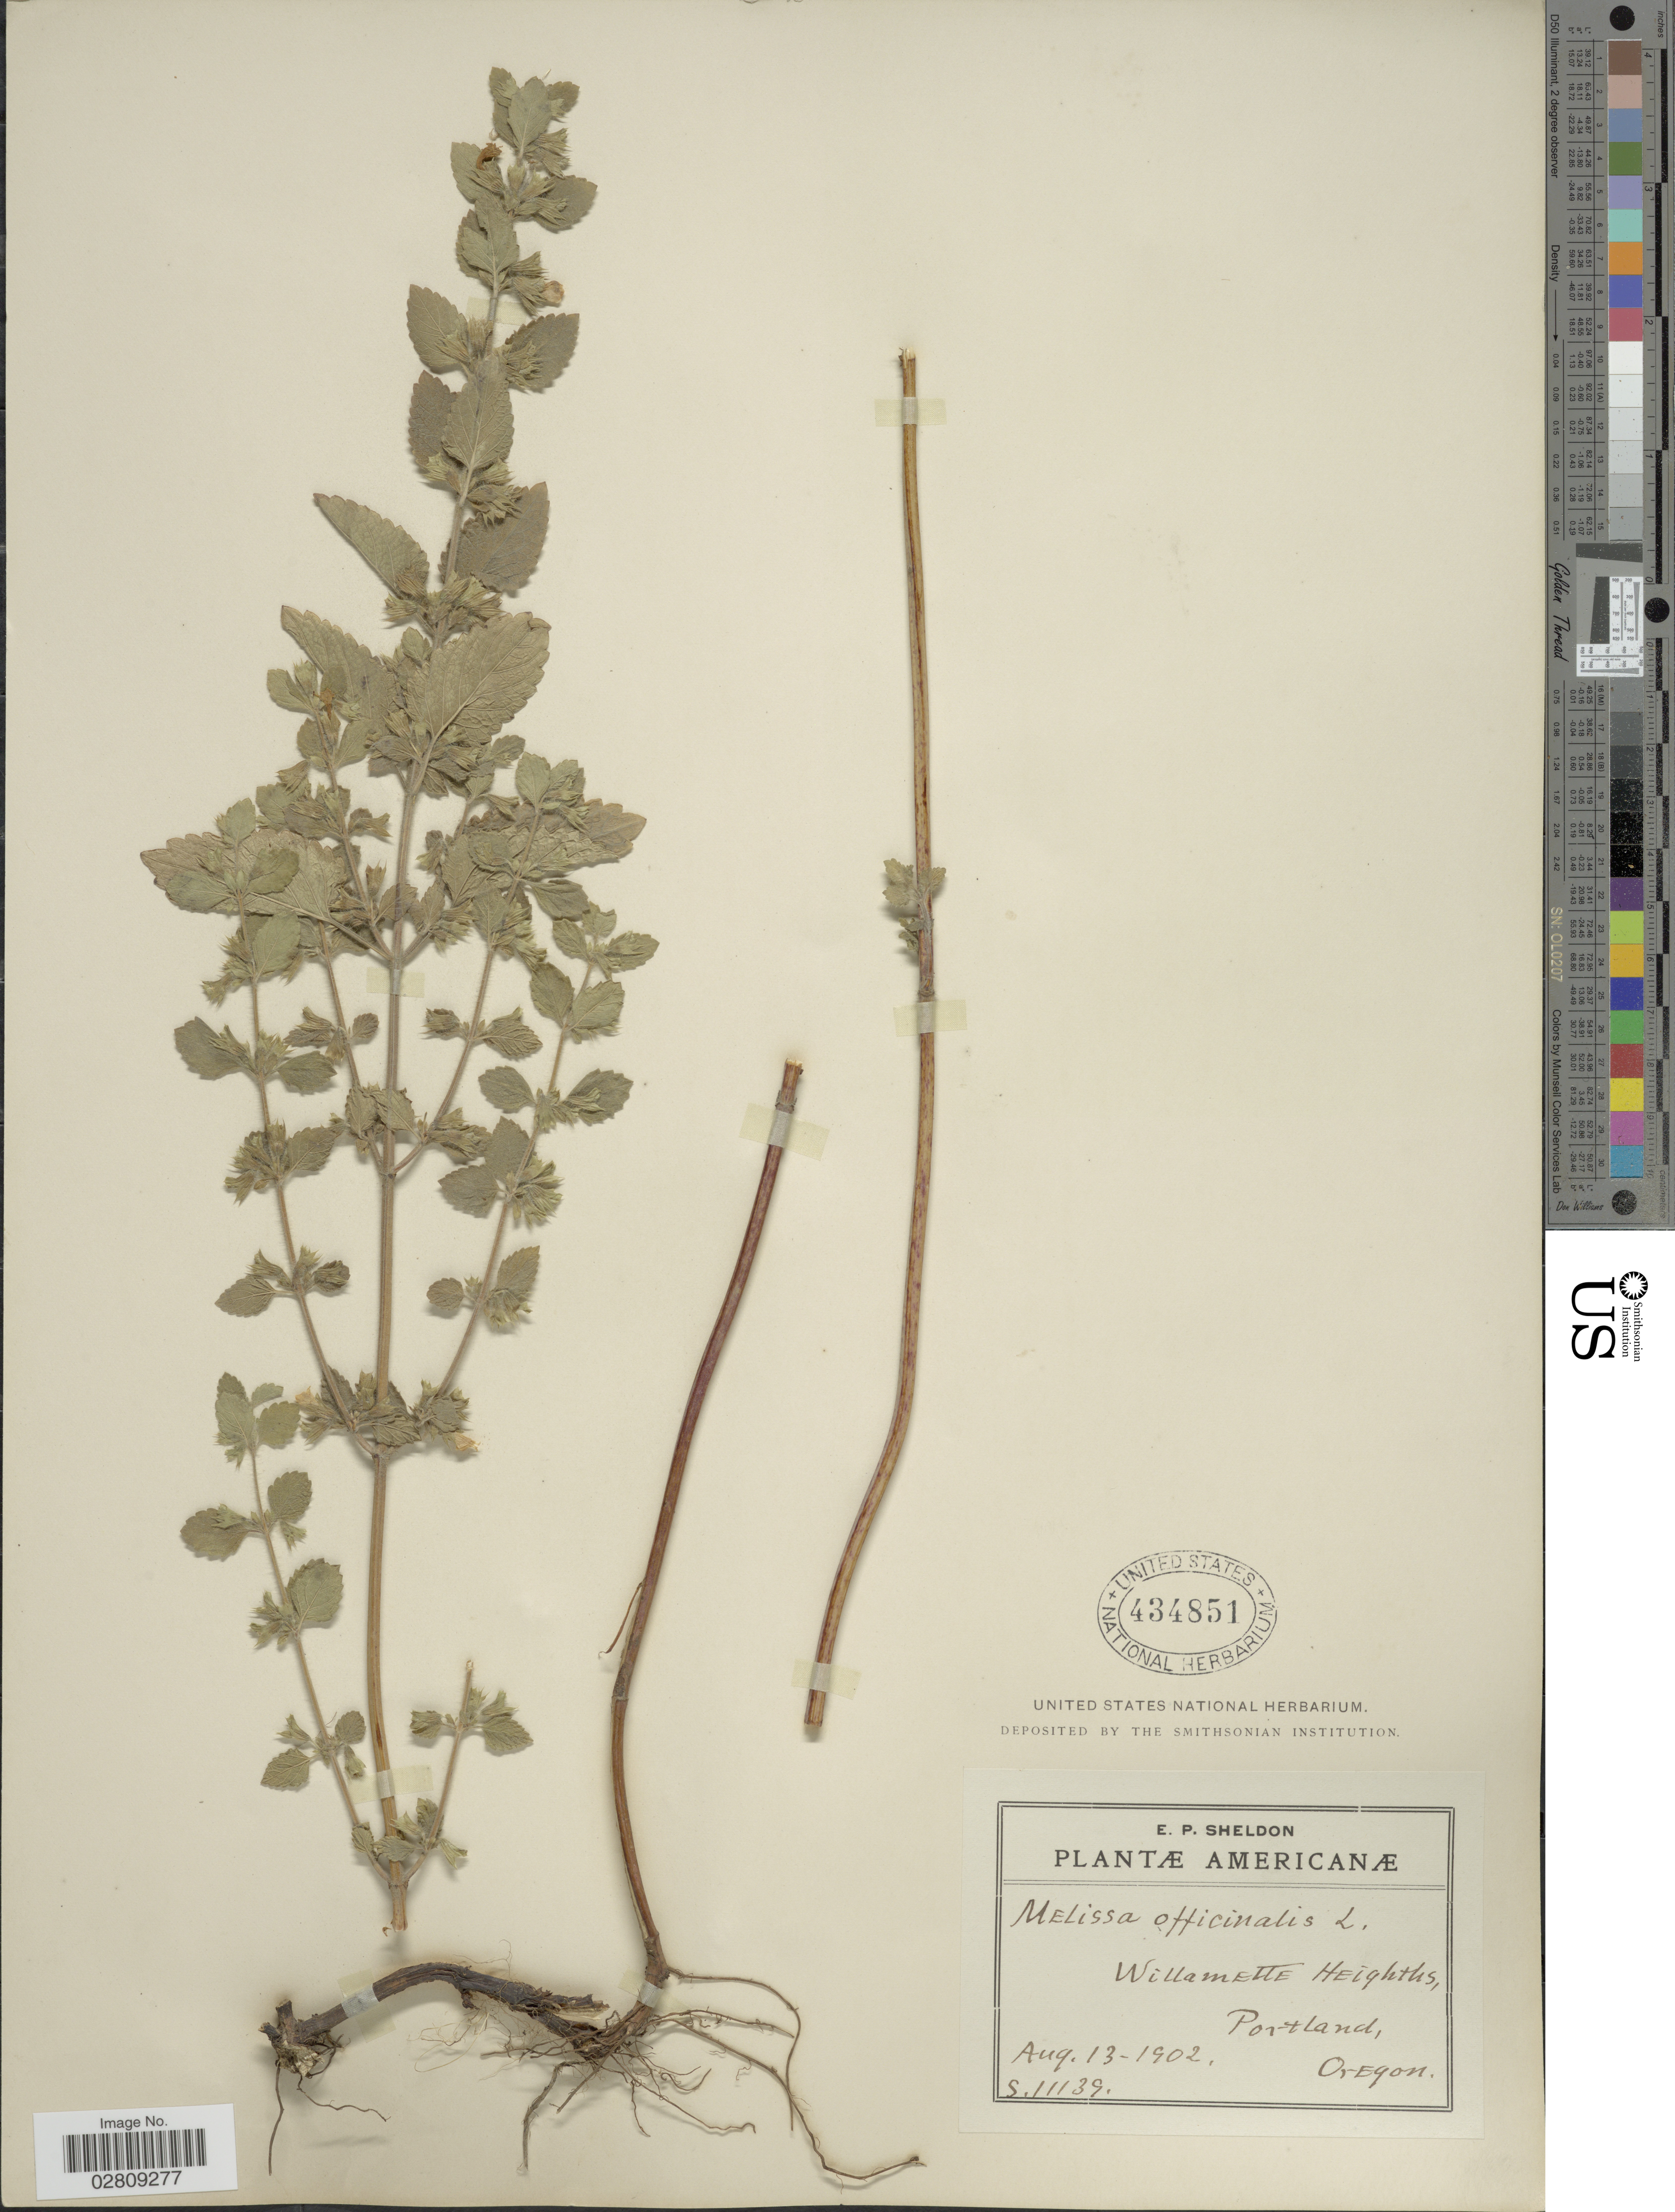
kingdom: Plantae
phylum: Tracheophyta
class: Magnoliopsida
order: Lamiales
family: Lamiaceae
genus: Melissa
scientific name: Melissa officinalis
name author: L.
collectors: E. P. Sheldon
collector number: S11139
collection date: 1902-08-13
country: United States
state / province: Oregon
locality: Willamette Heights, Portland.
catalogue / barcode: US 434851